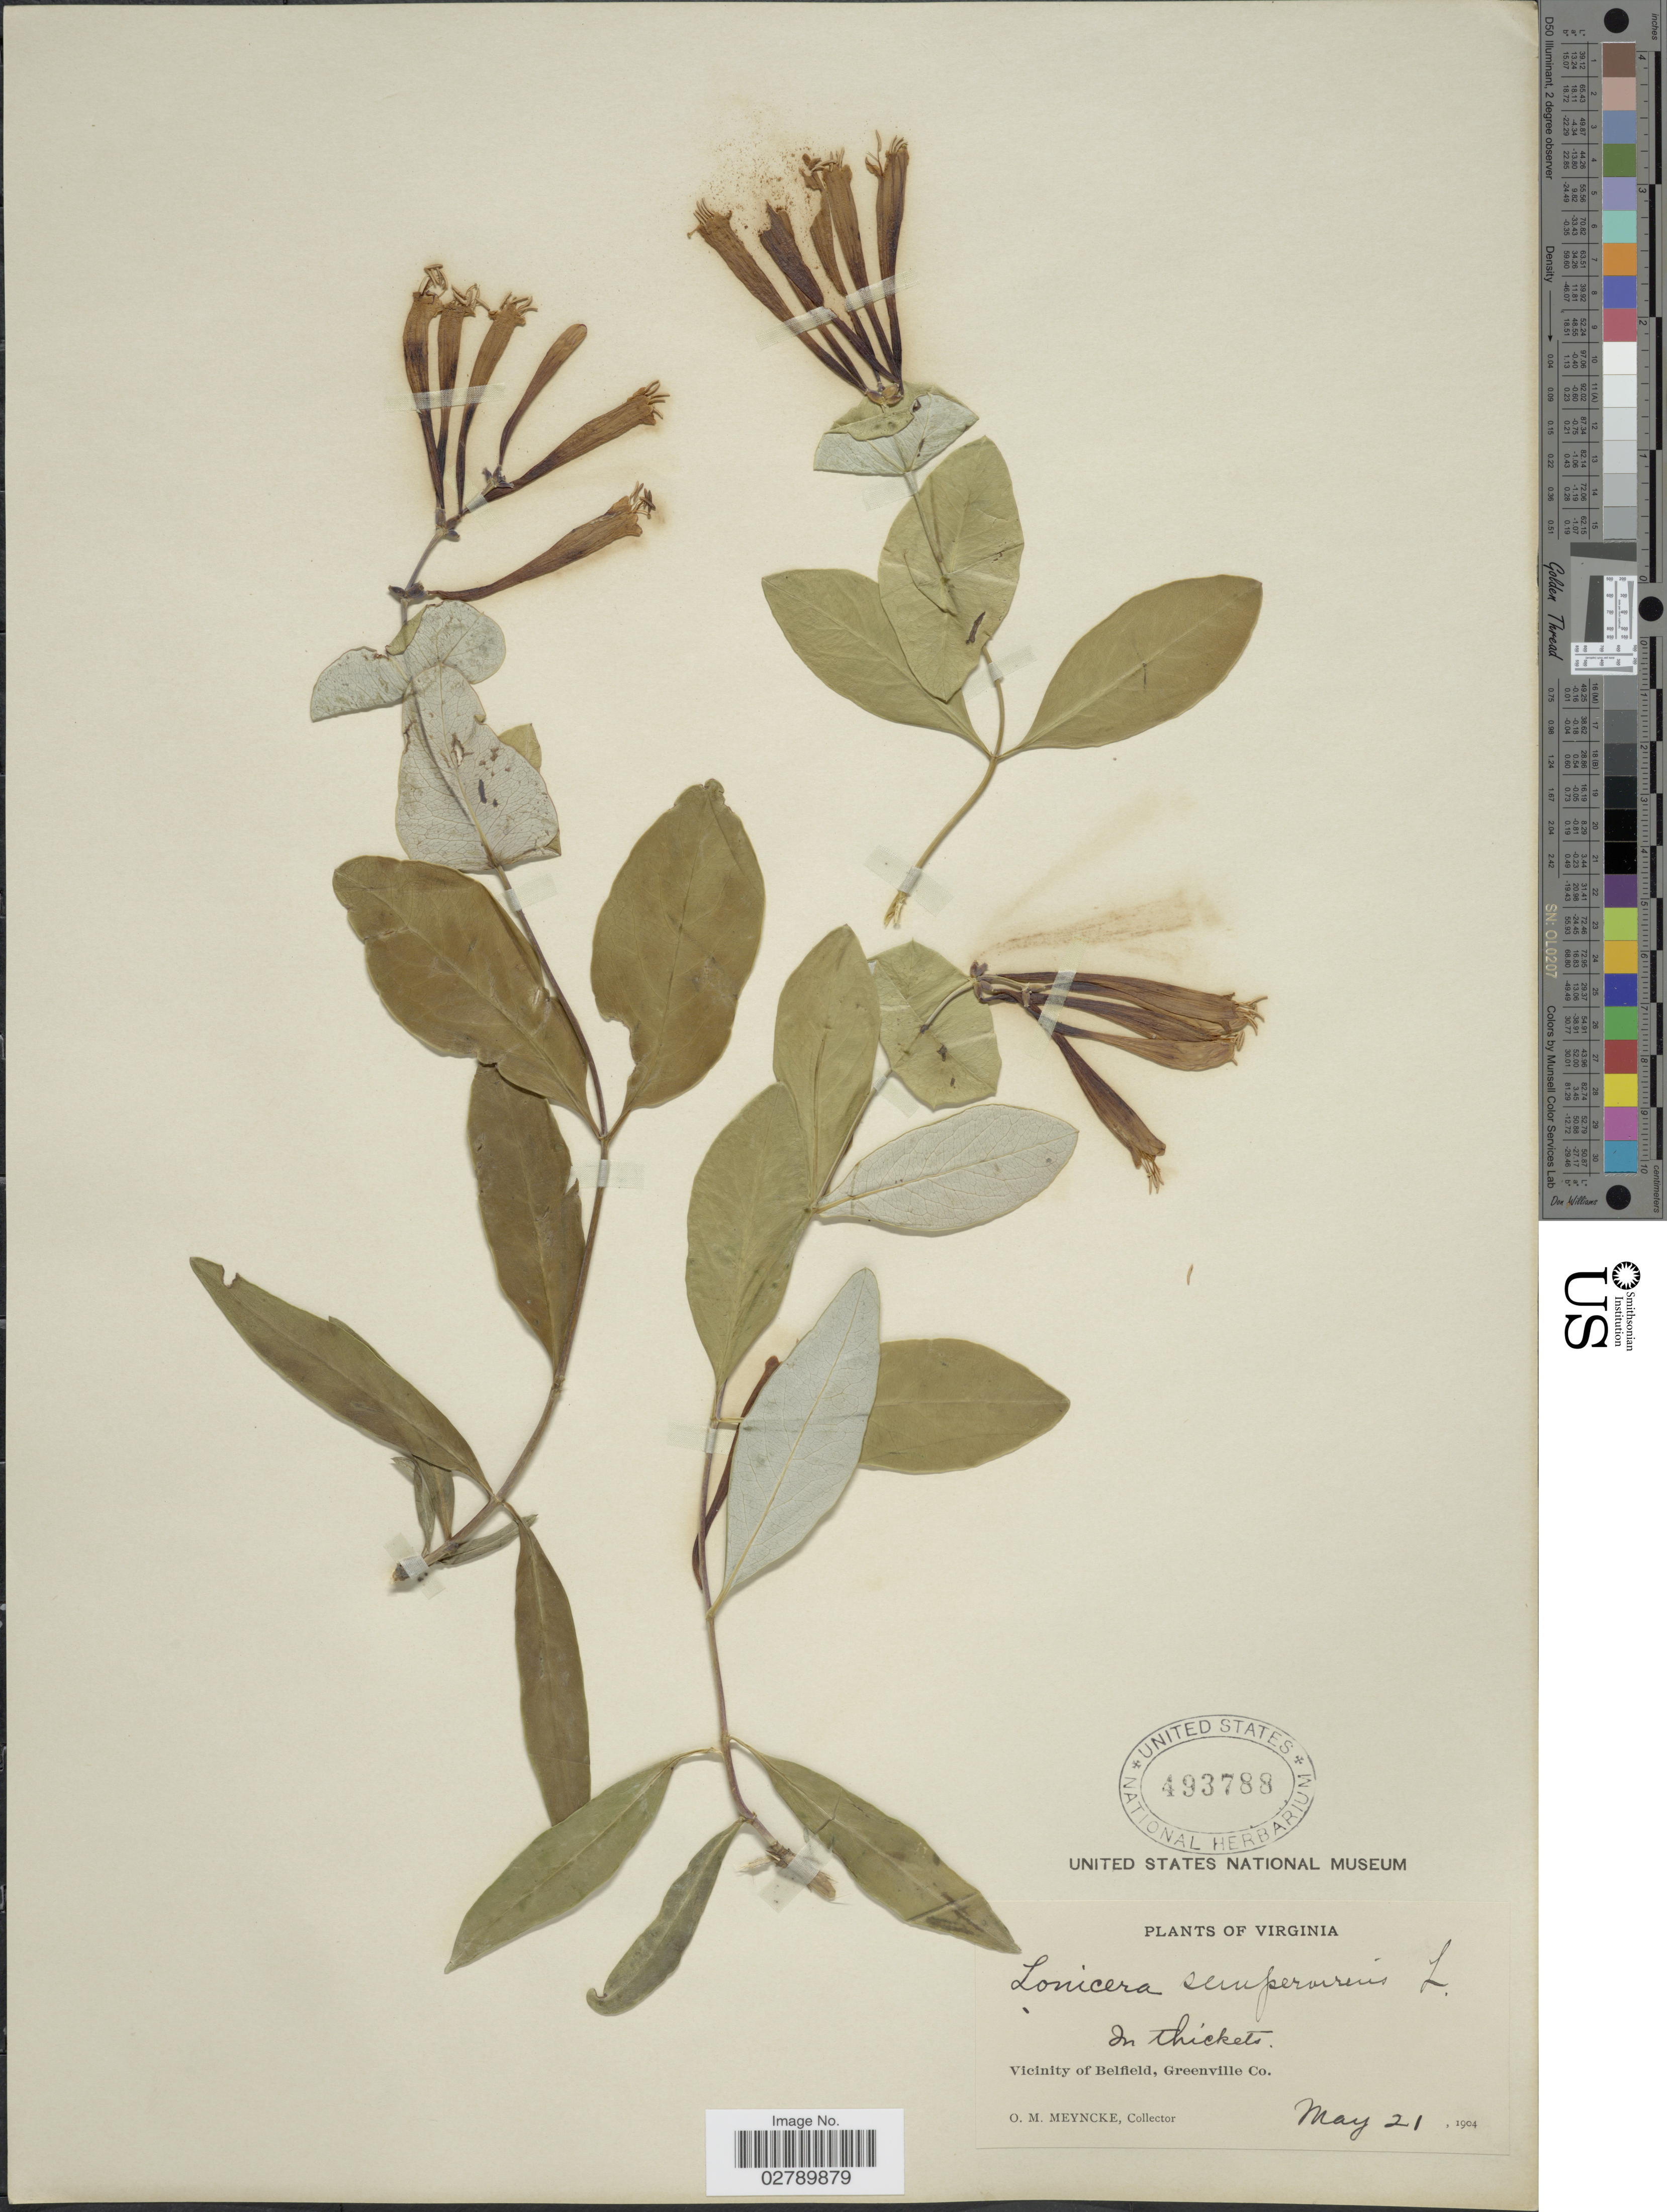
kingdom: Plantae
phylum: Tracheophyta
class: Magnoliopsida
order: Dipsacales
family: Caprifoliaceae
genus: Lonicera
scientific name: Lonicera sempervirens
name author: L.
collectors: O. Meyncke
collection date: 1904-05-21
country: United States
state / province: Virginia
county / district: Greensville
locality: Vicinity of Belfield, Greenville Co.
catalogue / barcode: US 493788